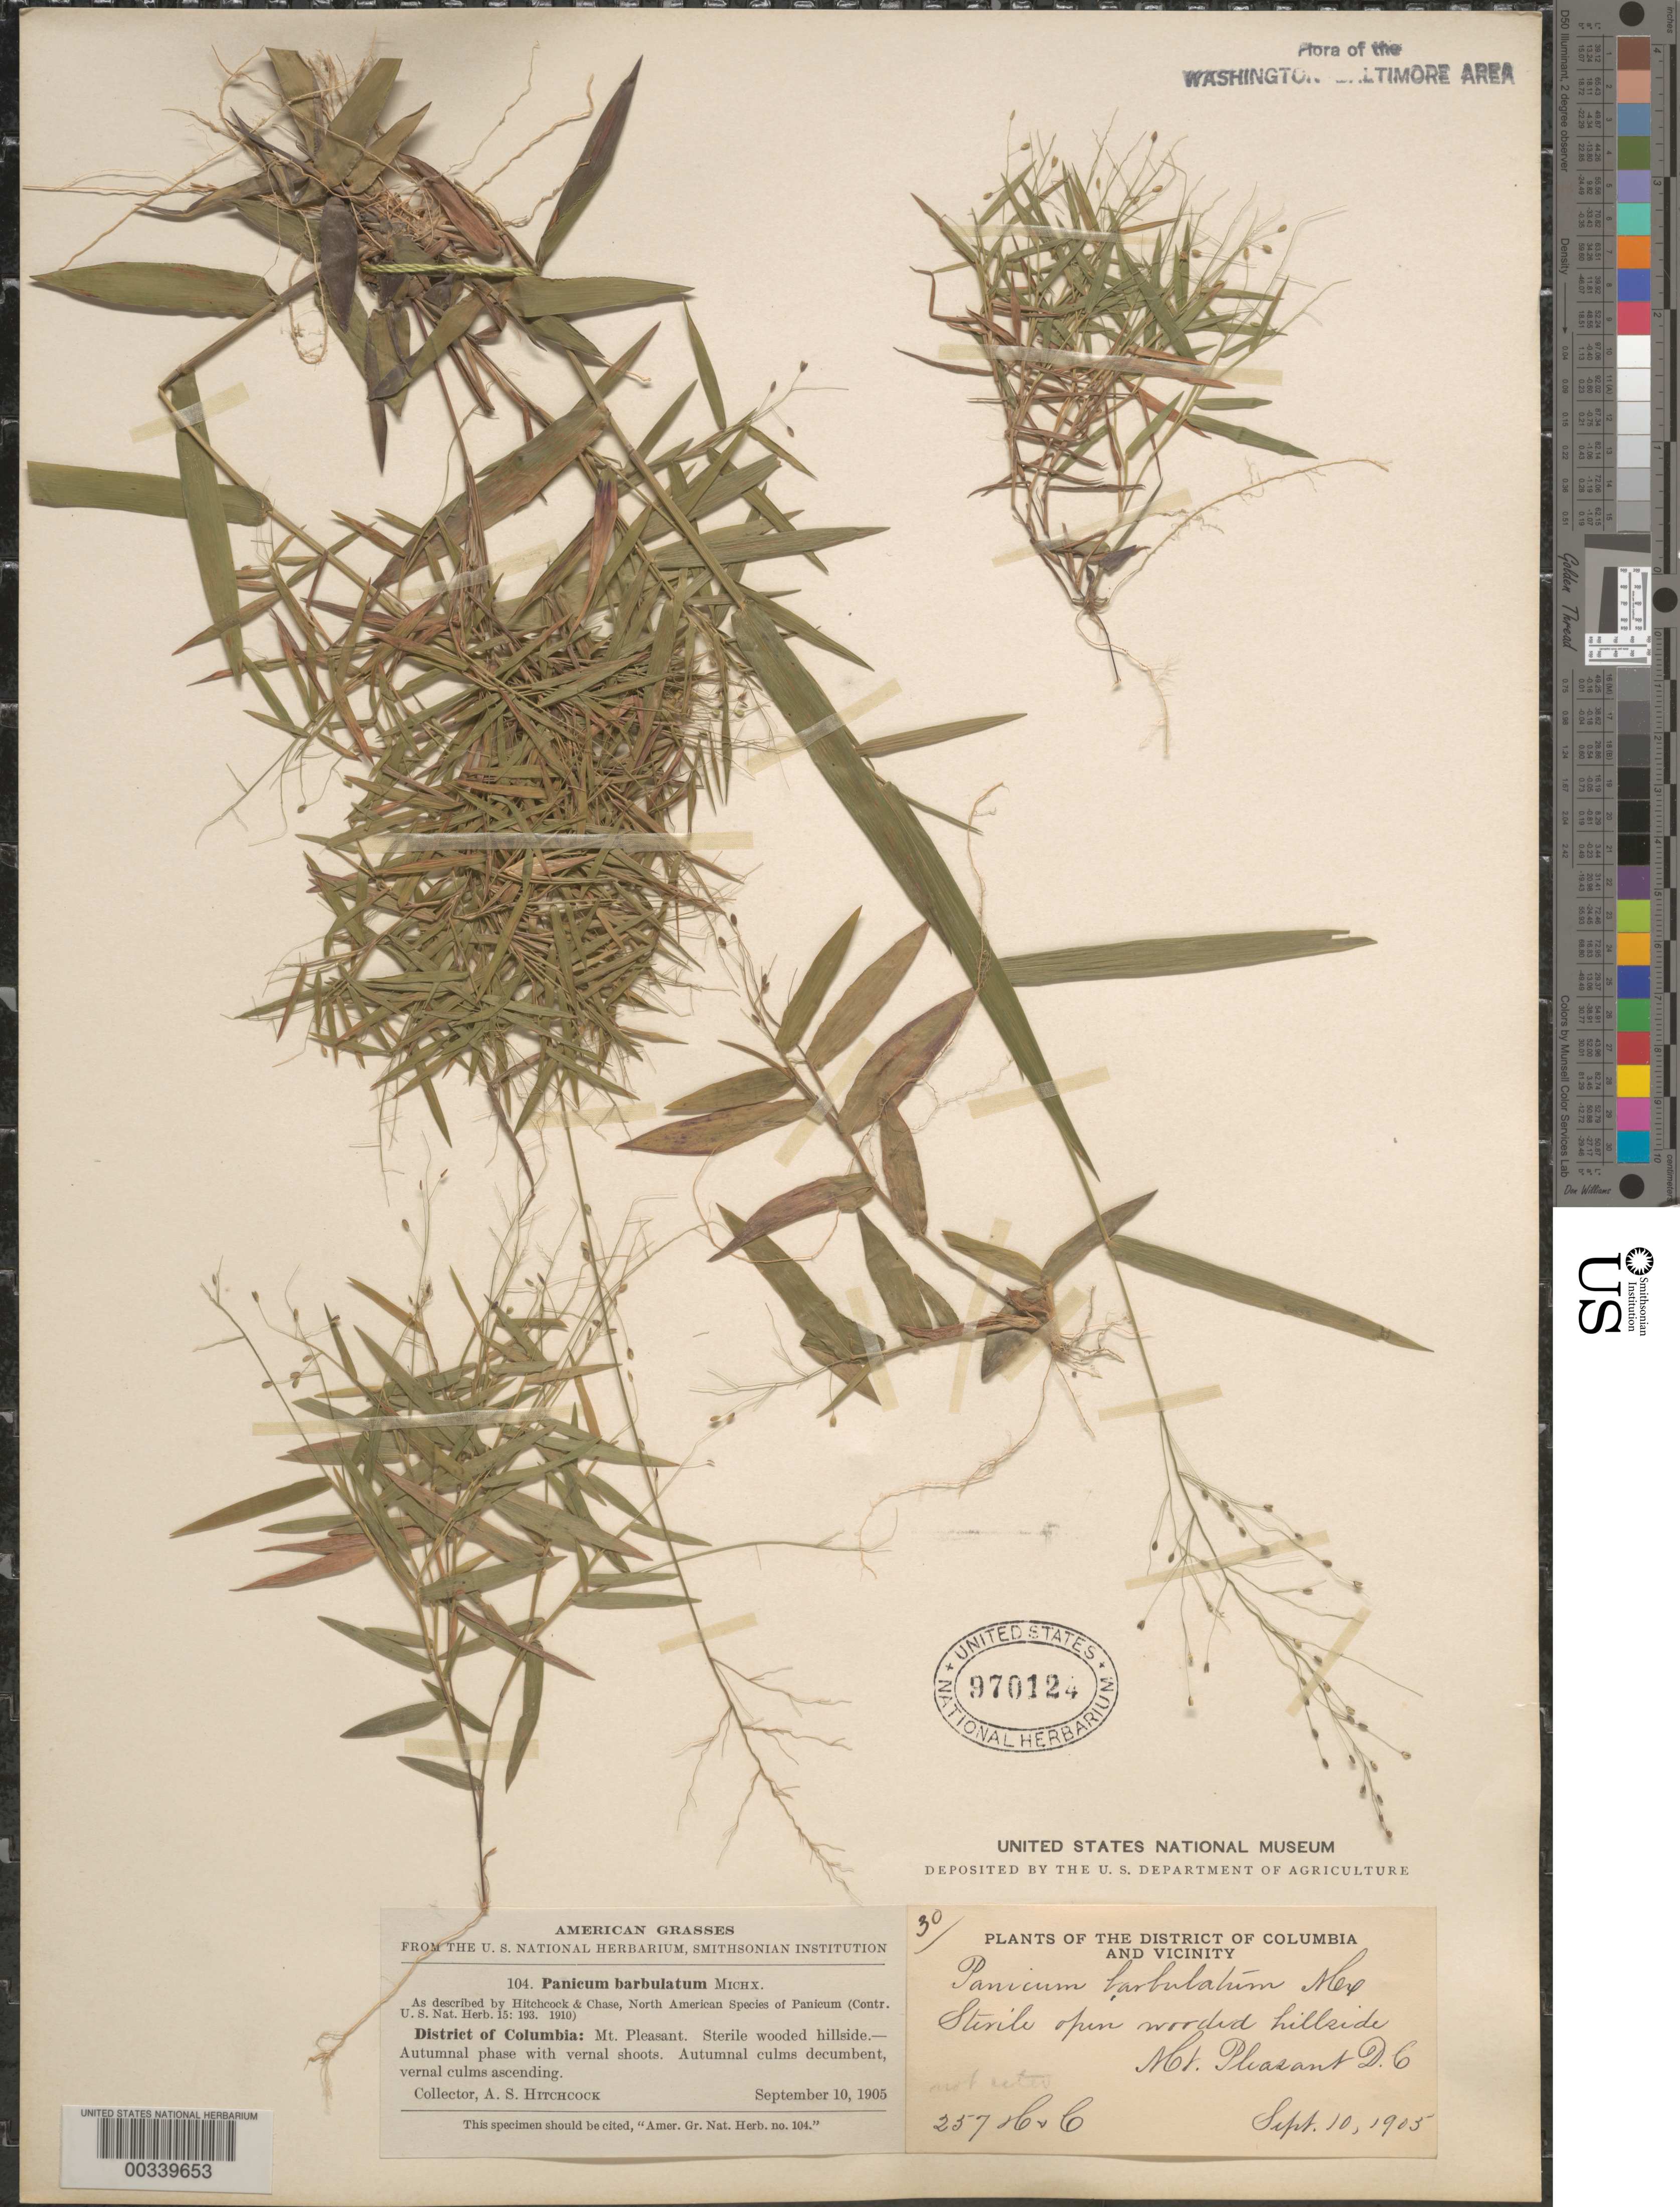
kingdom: Plantae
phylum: Tracheophyta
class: Liliopsida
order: Poales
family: Poaceae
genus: Dichanthelium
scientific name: Dichanthelium dichotomum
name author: (L.) Gould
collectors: A. S. Hitchcock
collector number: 30 / 257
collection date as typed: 10 Sep 1905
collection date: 1905-09-10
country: United States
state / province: District of Columbia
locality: Mount Pleasant Rock Creek Park and Vicinity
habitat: Sterile open wooded hillside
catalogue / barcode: US 970124